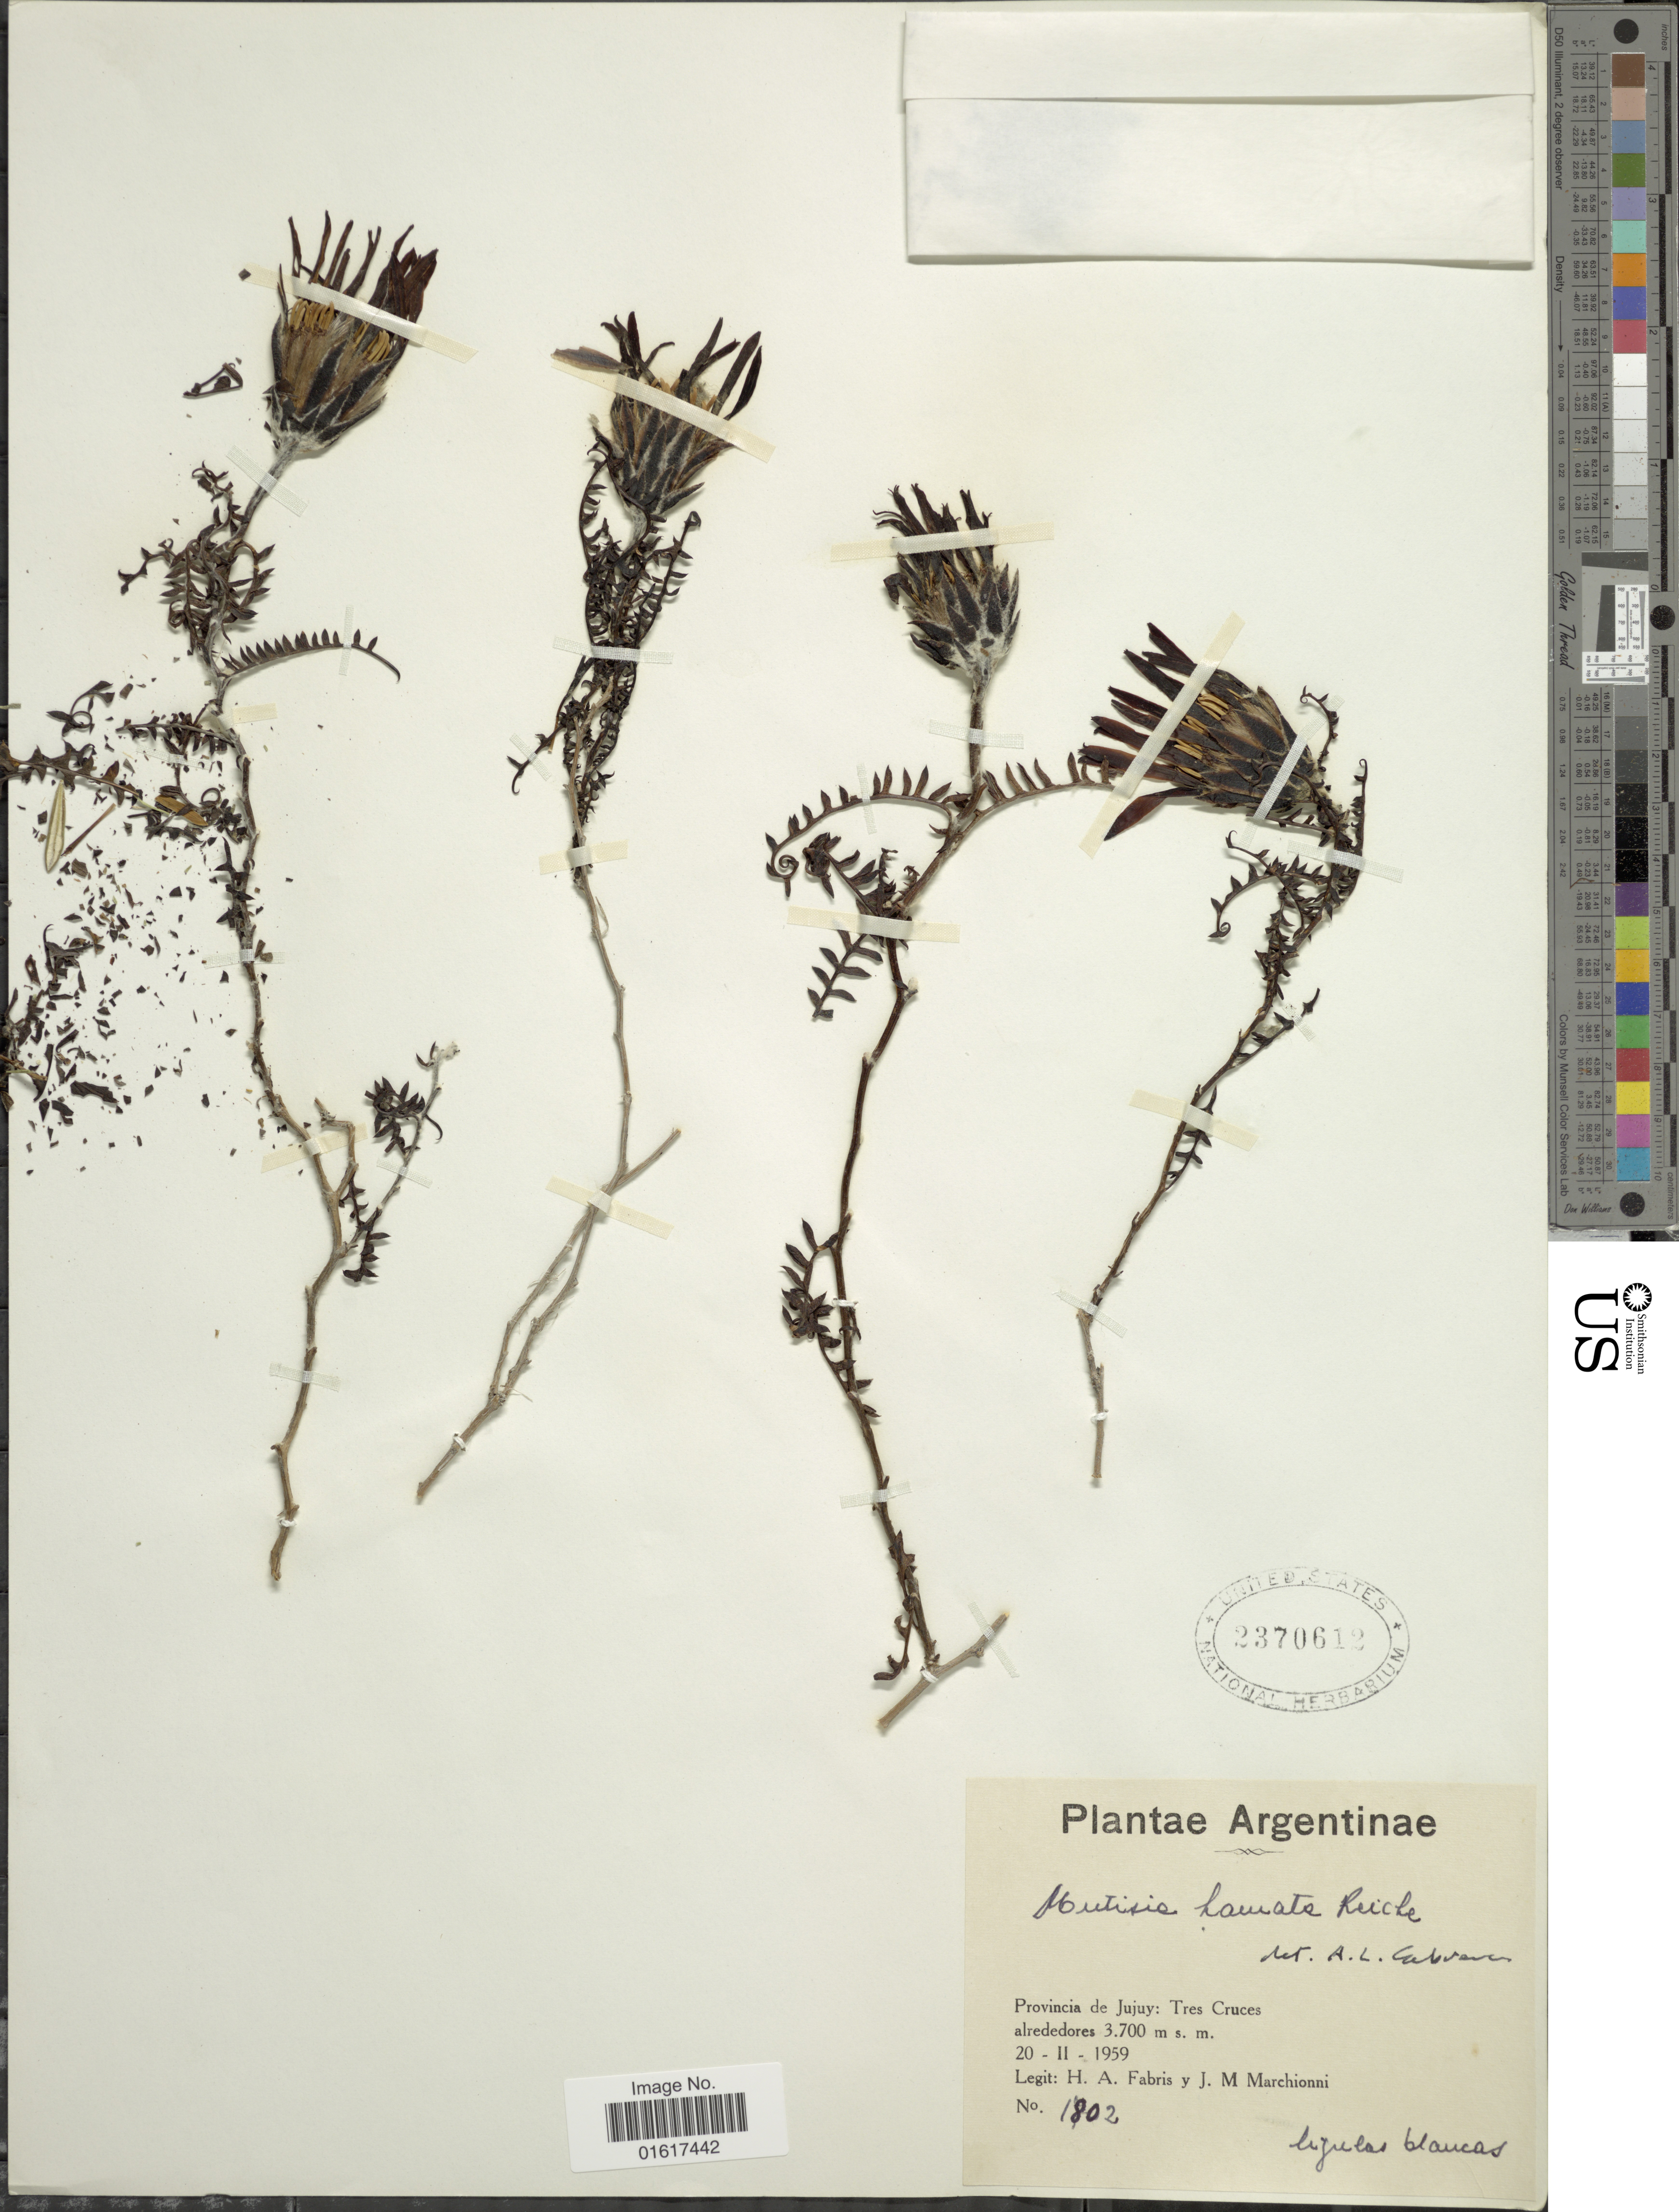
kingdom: Plantae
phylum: Tracheophyta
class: Magnoliopsida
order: Asterales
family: Asteraceae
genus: Mutisia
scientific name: Mutisia hamata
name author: Reiche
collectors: H. A. Fabris & J. Marchionni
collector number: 1802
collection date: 1959-02-20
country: Argentina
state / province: Jujuy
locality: Tres Cruces. alrededores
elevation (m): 3700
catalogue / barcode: US 2370612